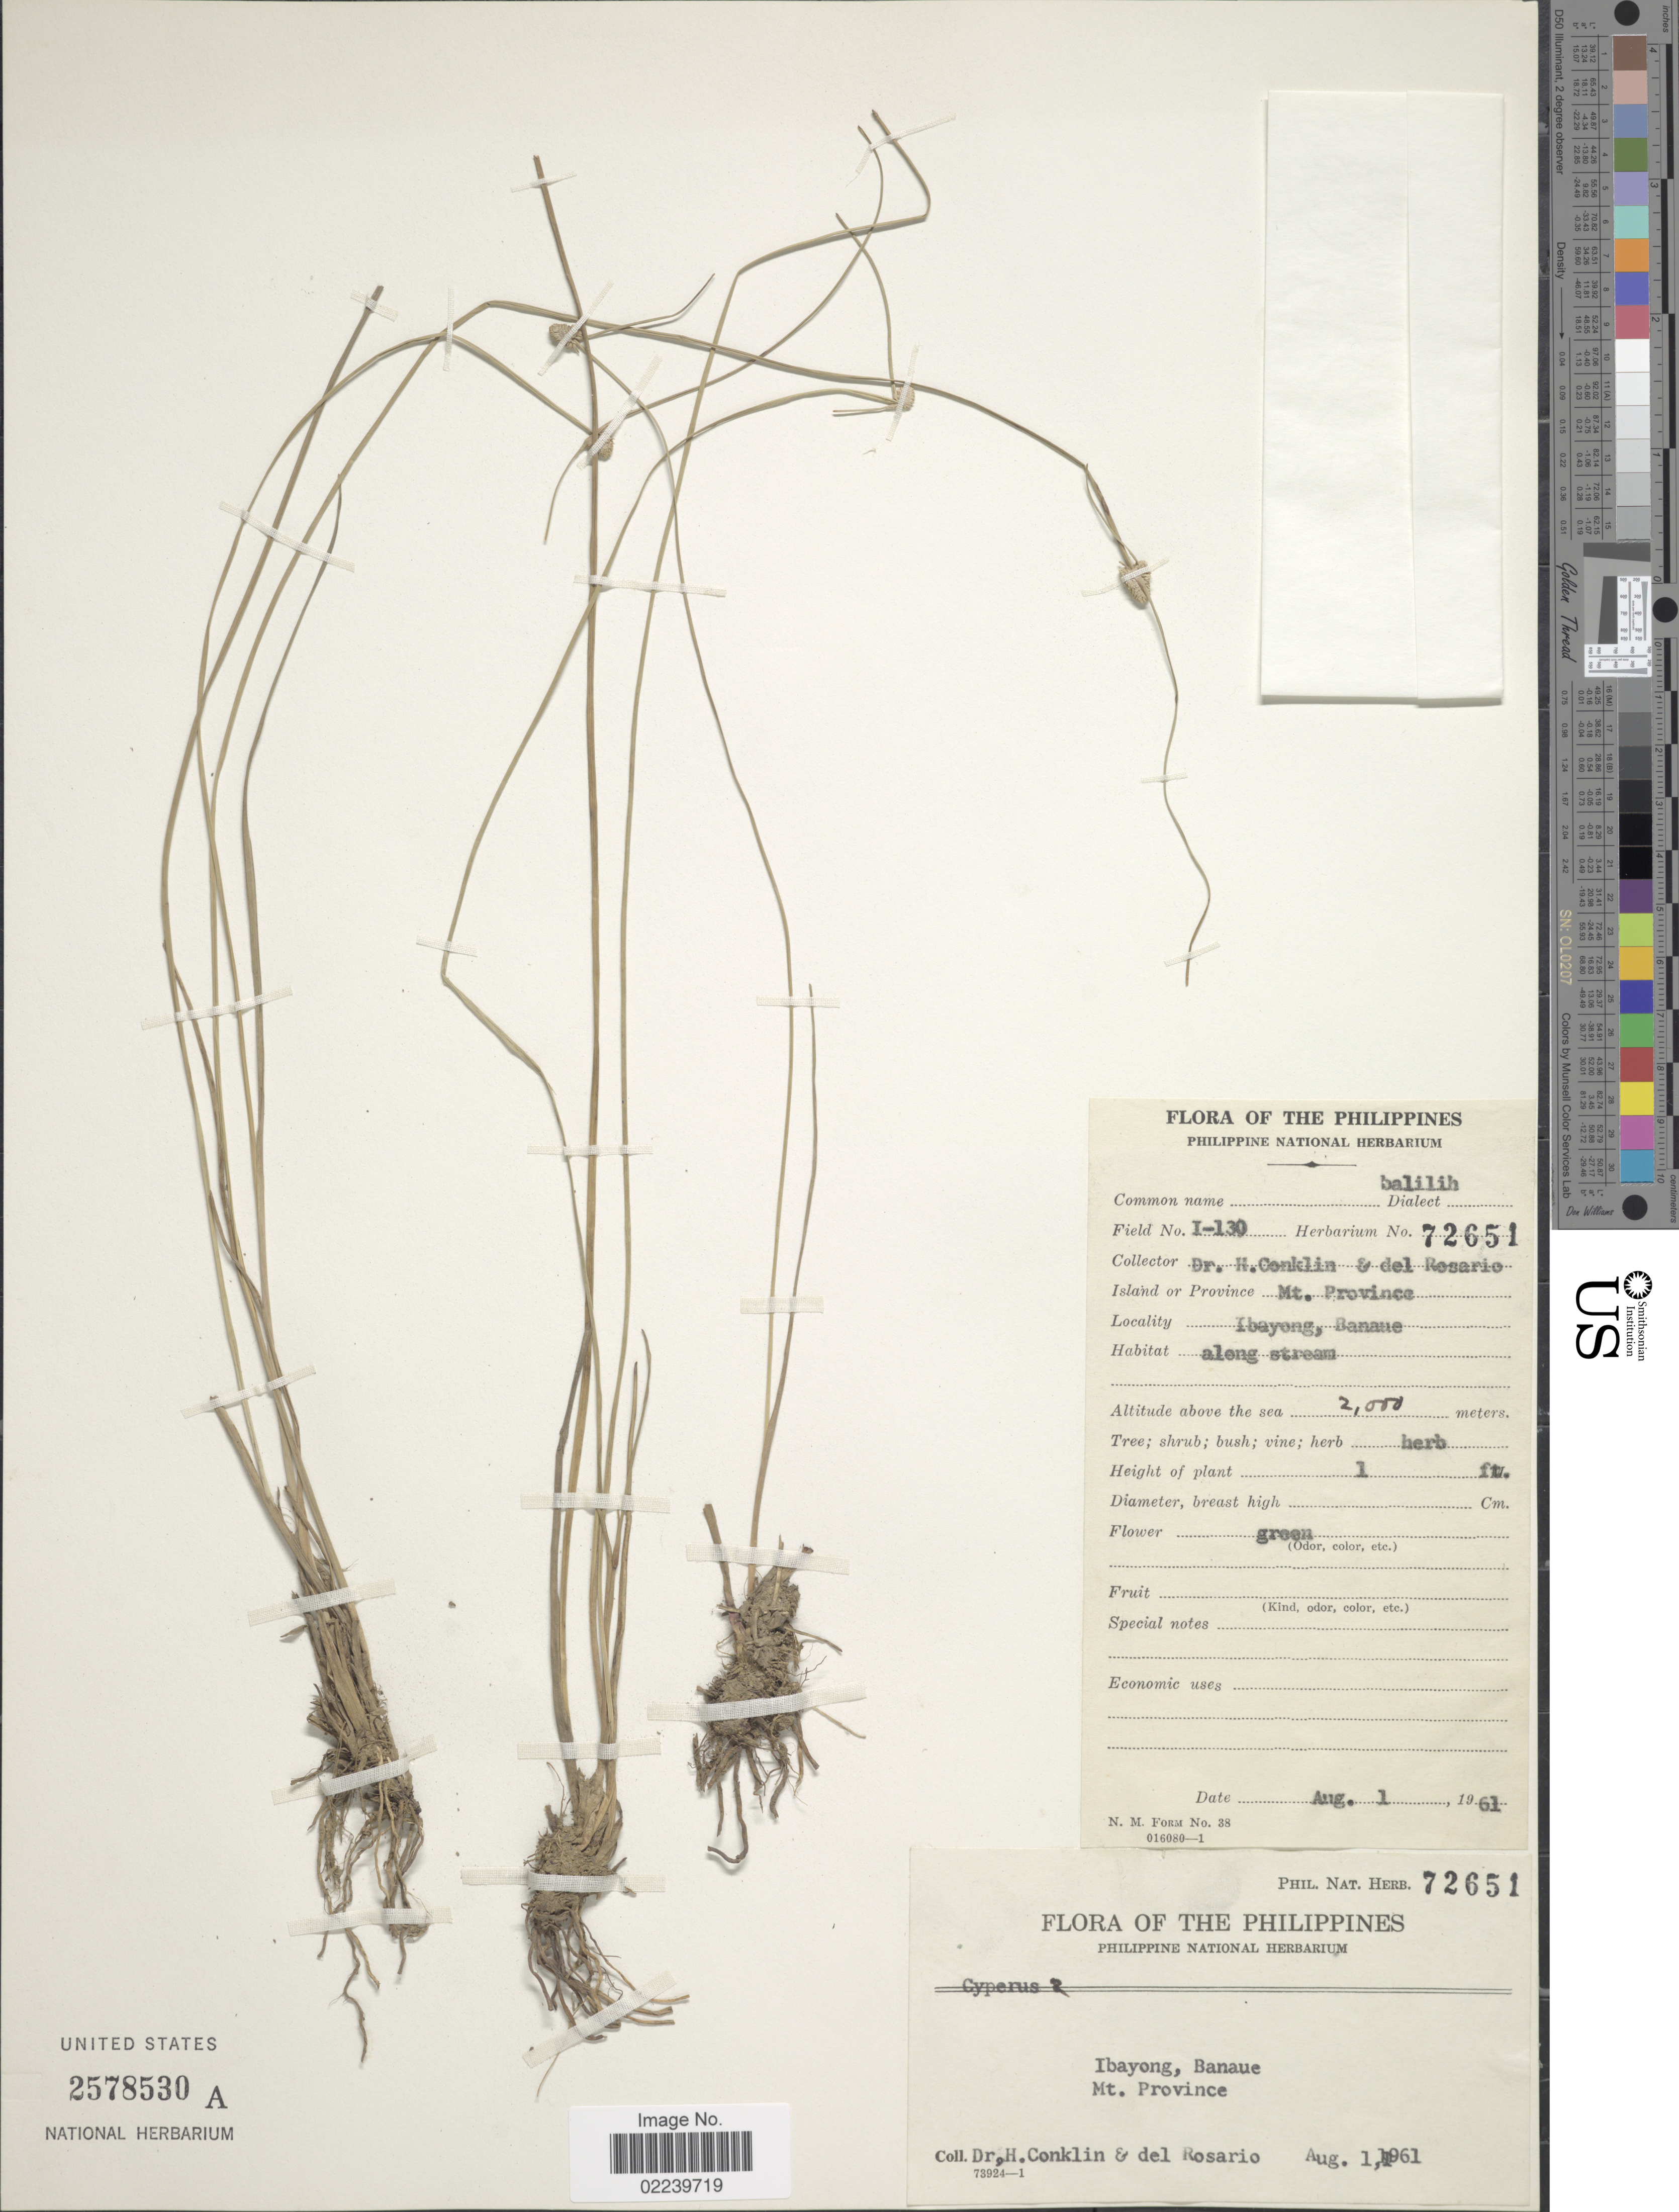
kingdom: Plantae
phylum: Tracheophyta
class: Liliopsida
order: Poales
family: Cyperaceae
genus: Cyperus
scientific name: Cyperus albescens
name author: (Steud.) Larridon & Govaerts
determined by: Strong, M. T., (US), Smithsonian Institution - National Museum of Natural History (UNITED STATES)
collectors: H. Conklin & Del Rosario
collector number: Phil. Nat, Herb. 72651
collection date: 1961-08-01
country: Philippines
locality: Island of Prvince Mt. Province, Ibayong, Banaue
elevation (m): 2000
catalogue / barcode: US 2578530A